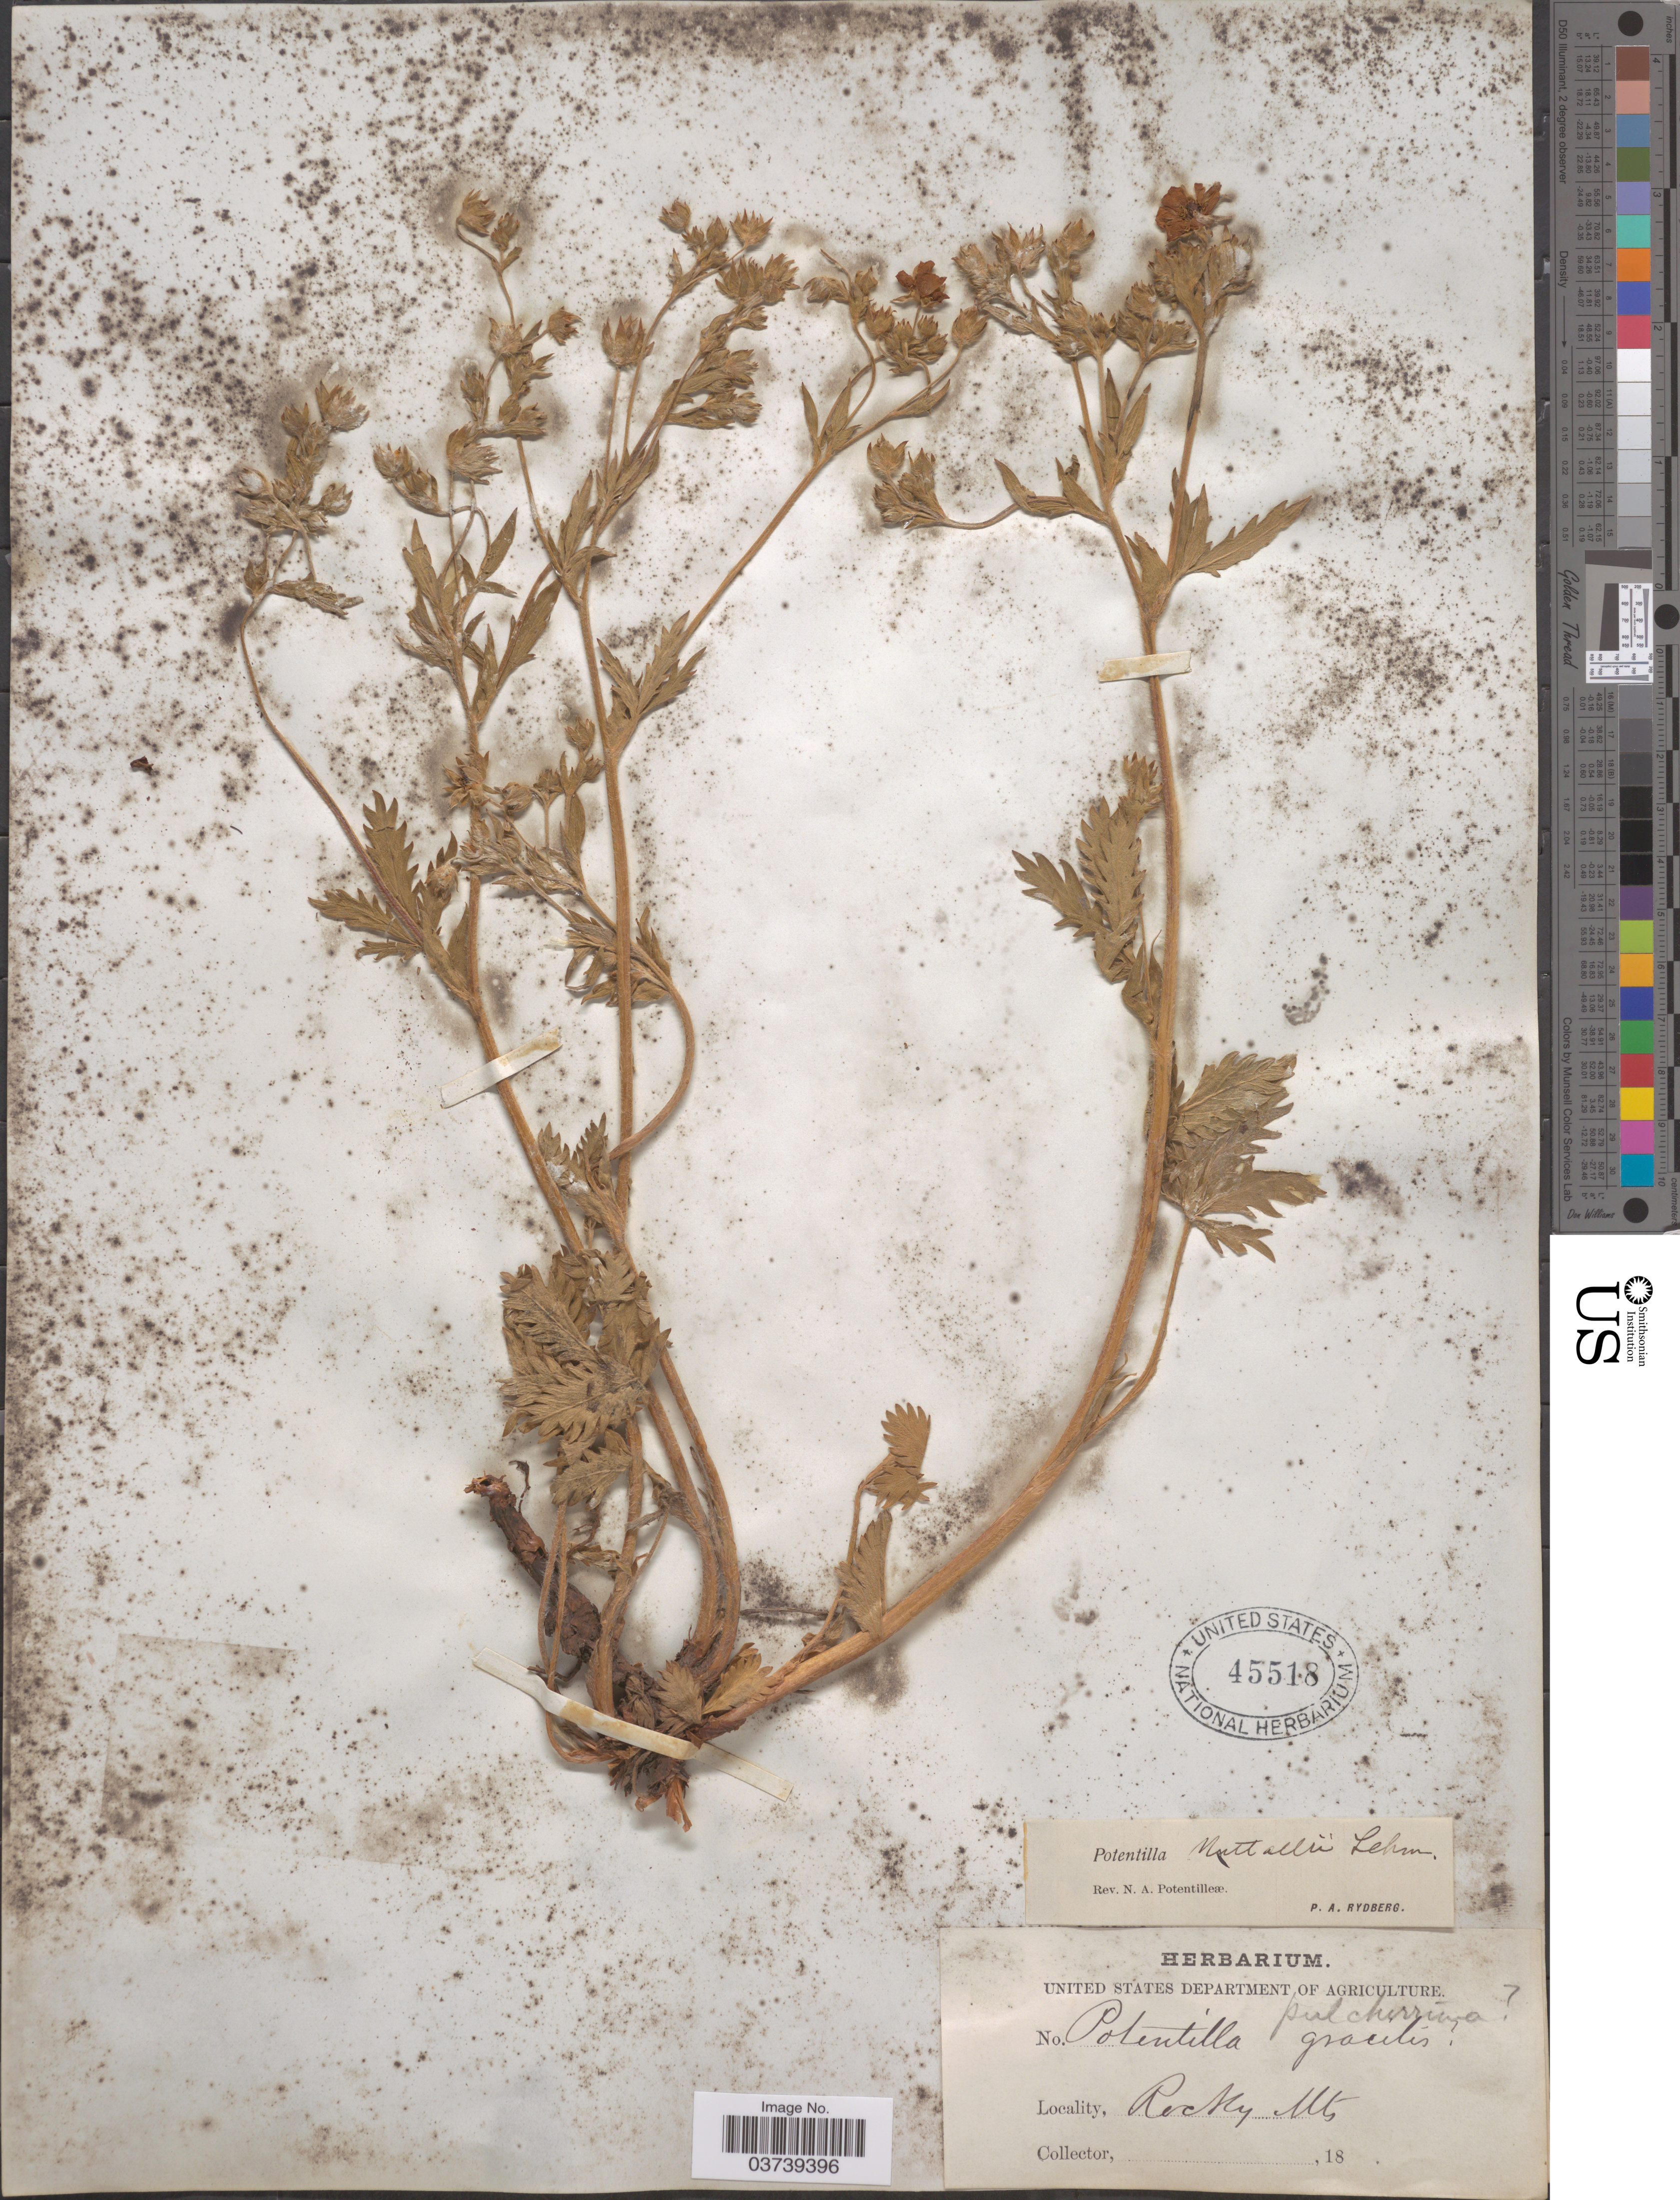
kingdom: Plantae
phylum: Tracheophyta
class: Magnoliopsida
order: Rosales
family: Rosaceae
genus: Potentilla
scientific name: Potentilla gracilis var. fastigiata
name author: (Nutt.) S. Watson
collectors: ex herb. U. S. Department of Agriculture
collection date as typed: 18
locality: Rocky Mts.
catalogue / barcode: US 45518